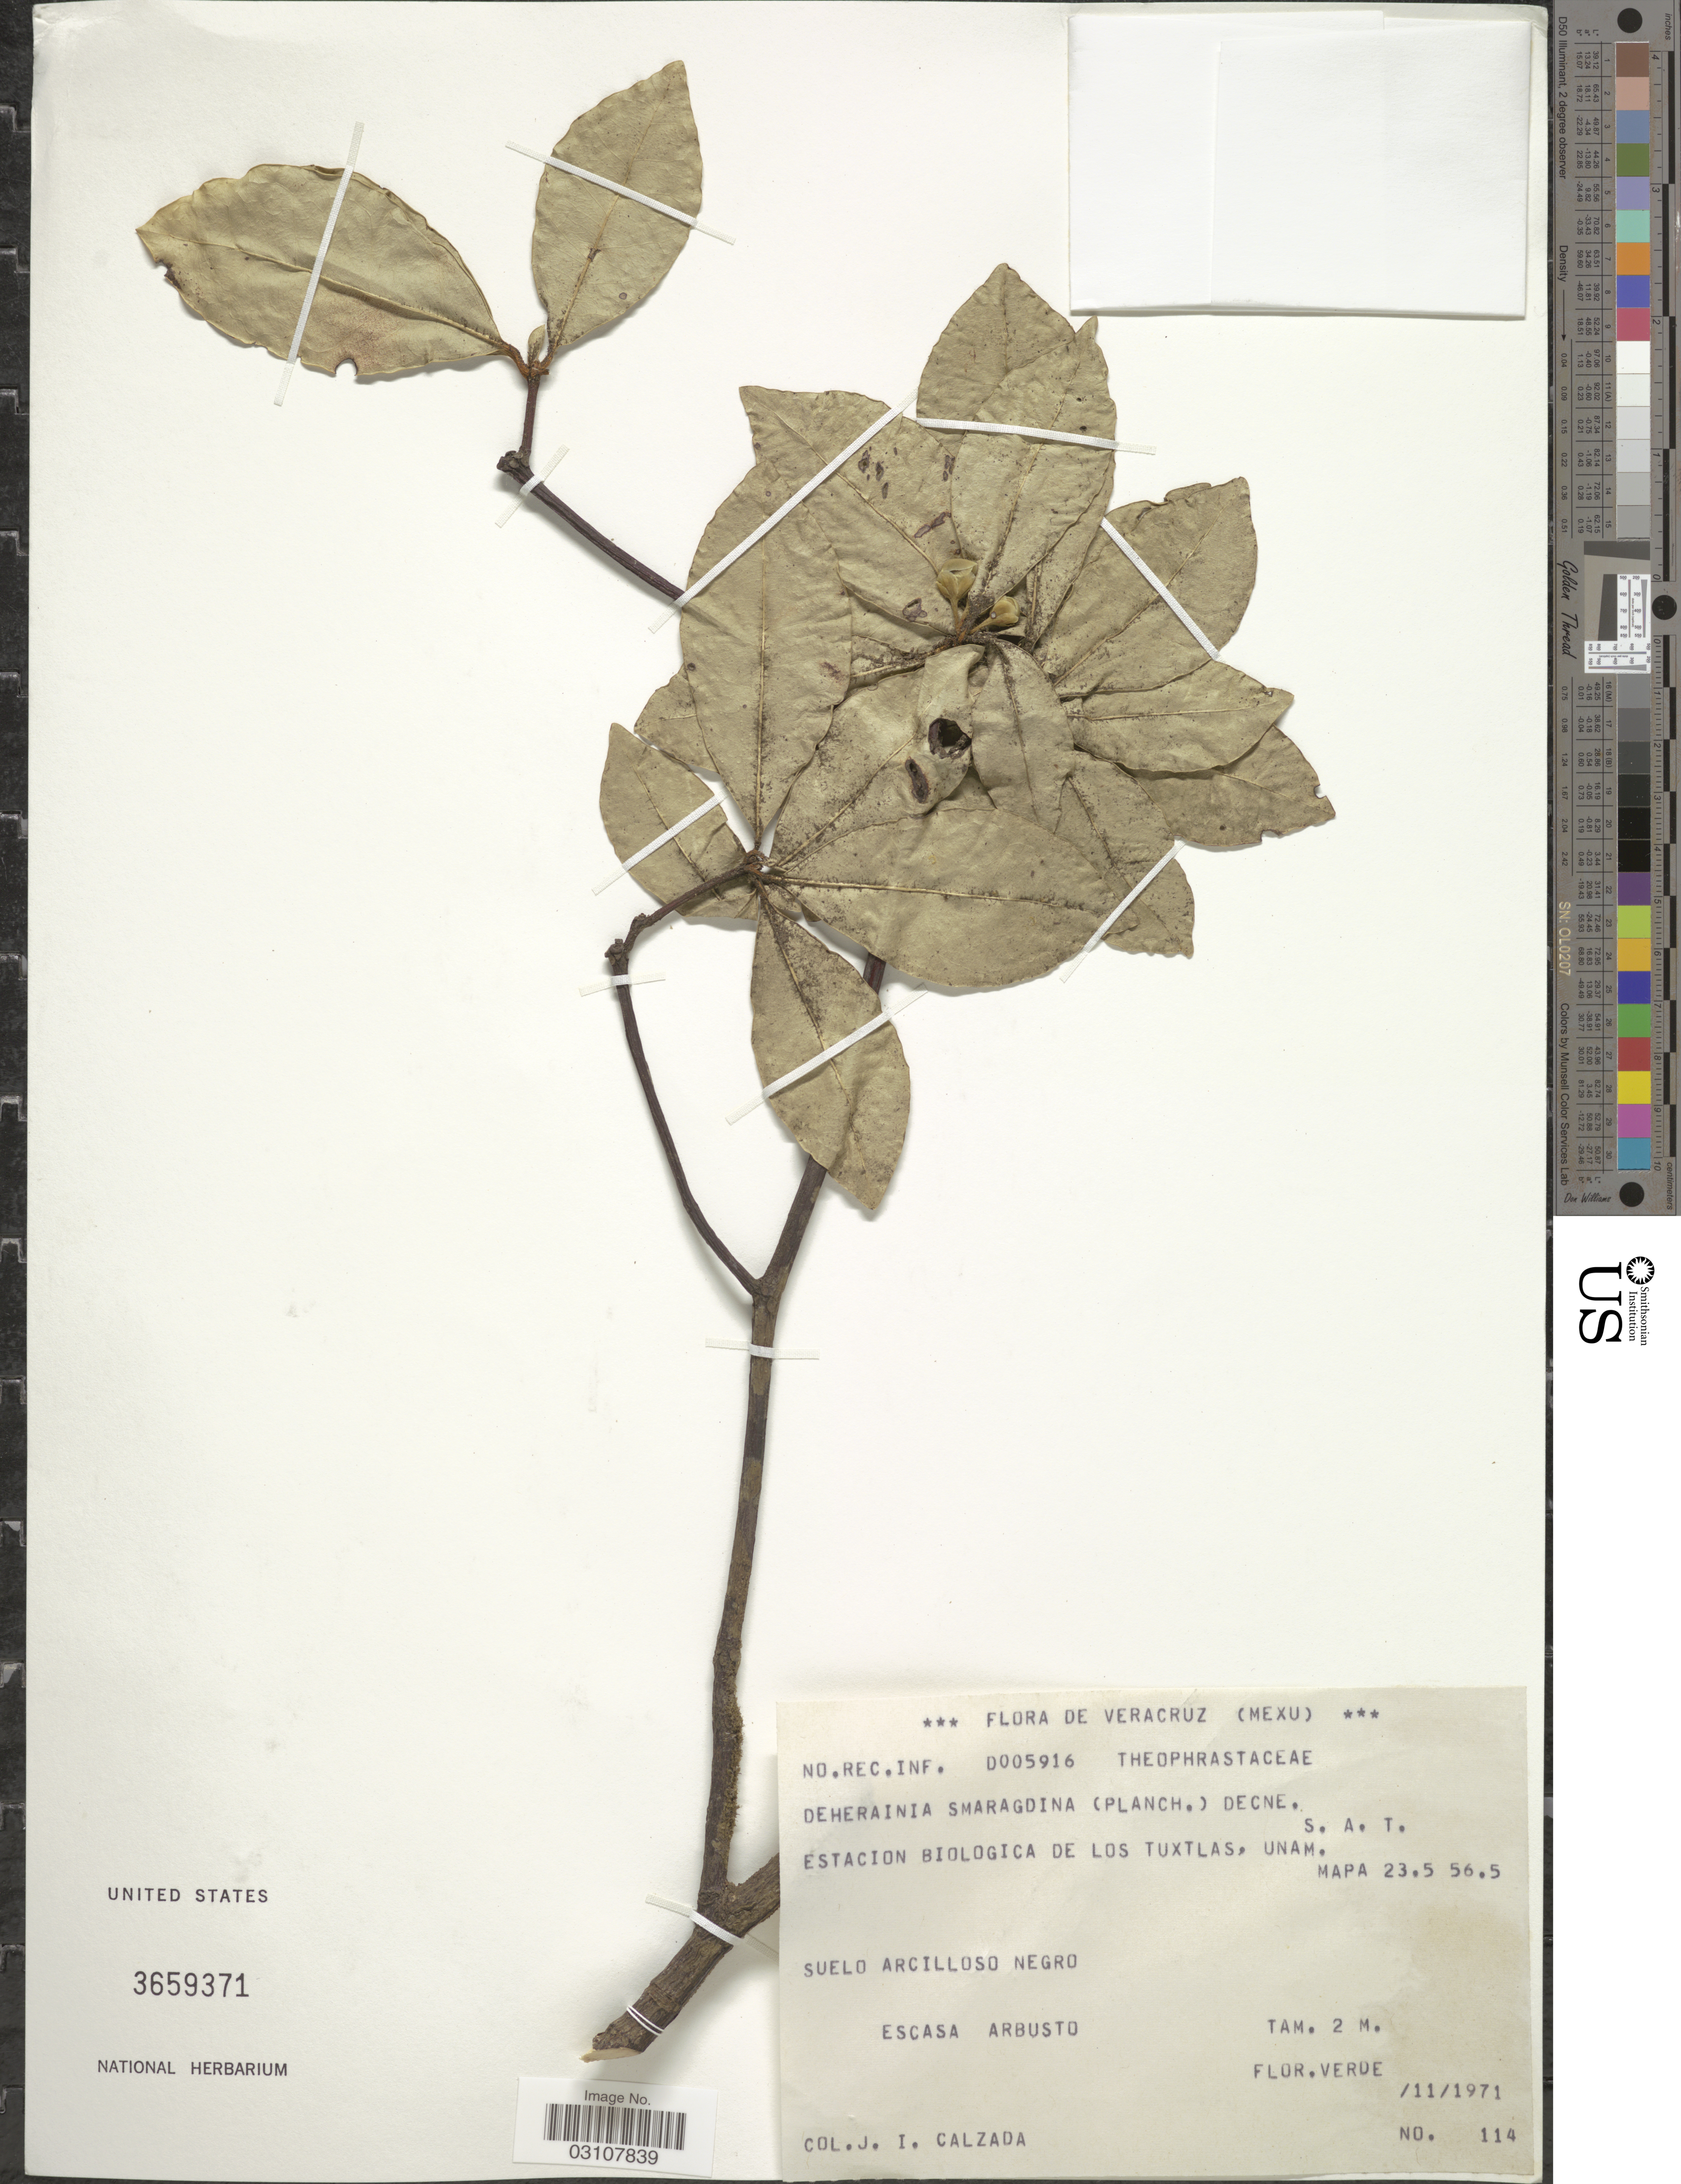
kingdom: Plantae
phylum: Tracheophyta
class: Magnoliopsida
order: Ericales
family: Primulaceae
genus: Deherainia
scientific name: Deherainia smaragdina subsp. smaragdina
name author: (Planch. ex Linden) Decne.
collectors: J. I. Calzada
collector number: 114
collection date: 1971-11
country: Mexico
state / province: Veracruz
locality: Veracruz. Estacion Biologica de Los Tuxtlas, Unam. Mapa 23.5 56.5 [unsure placement]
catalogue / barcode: US 3659371